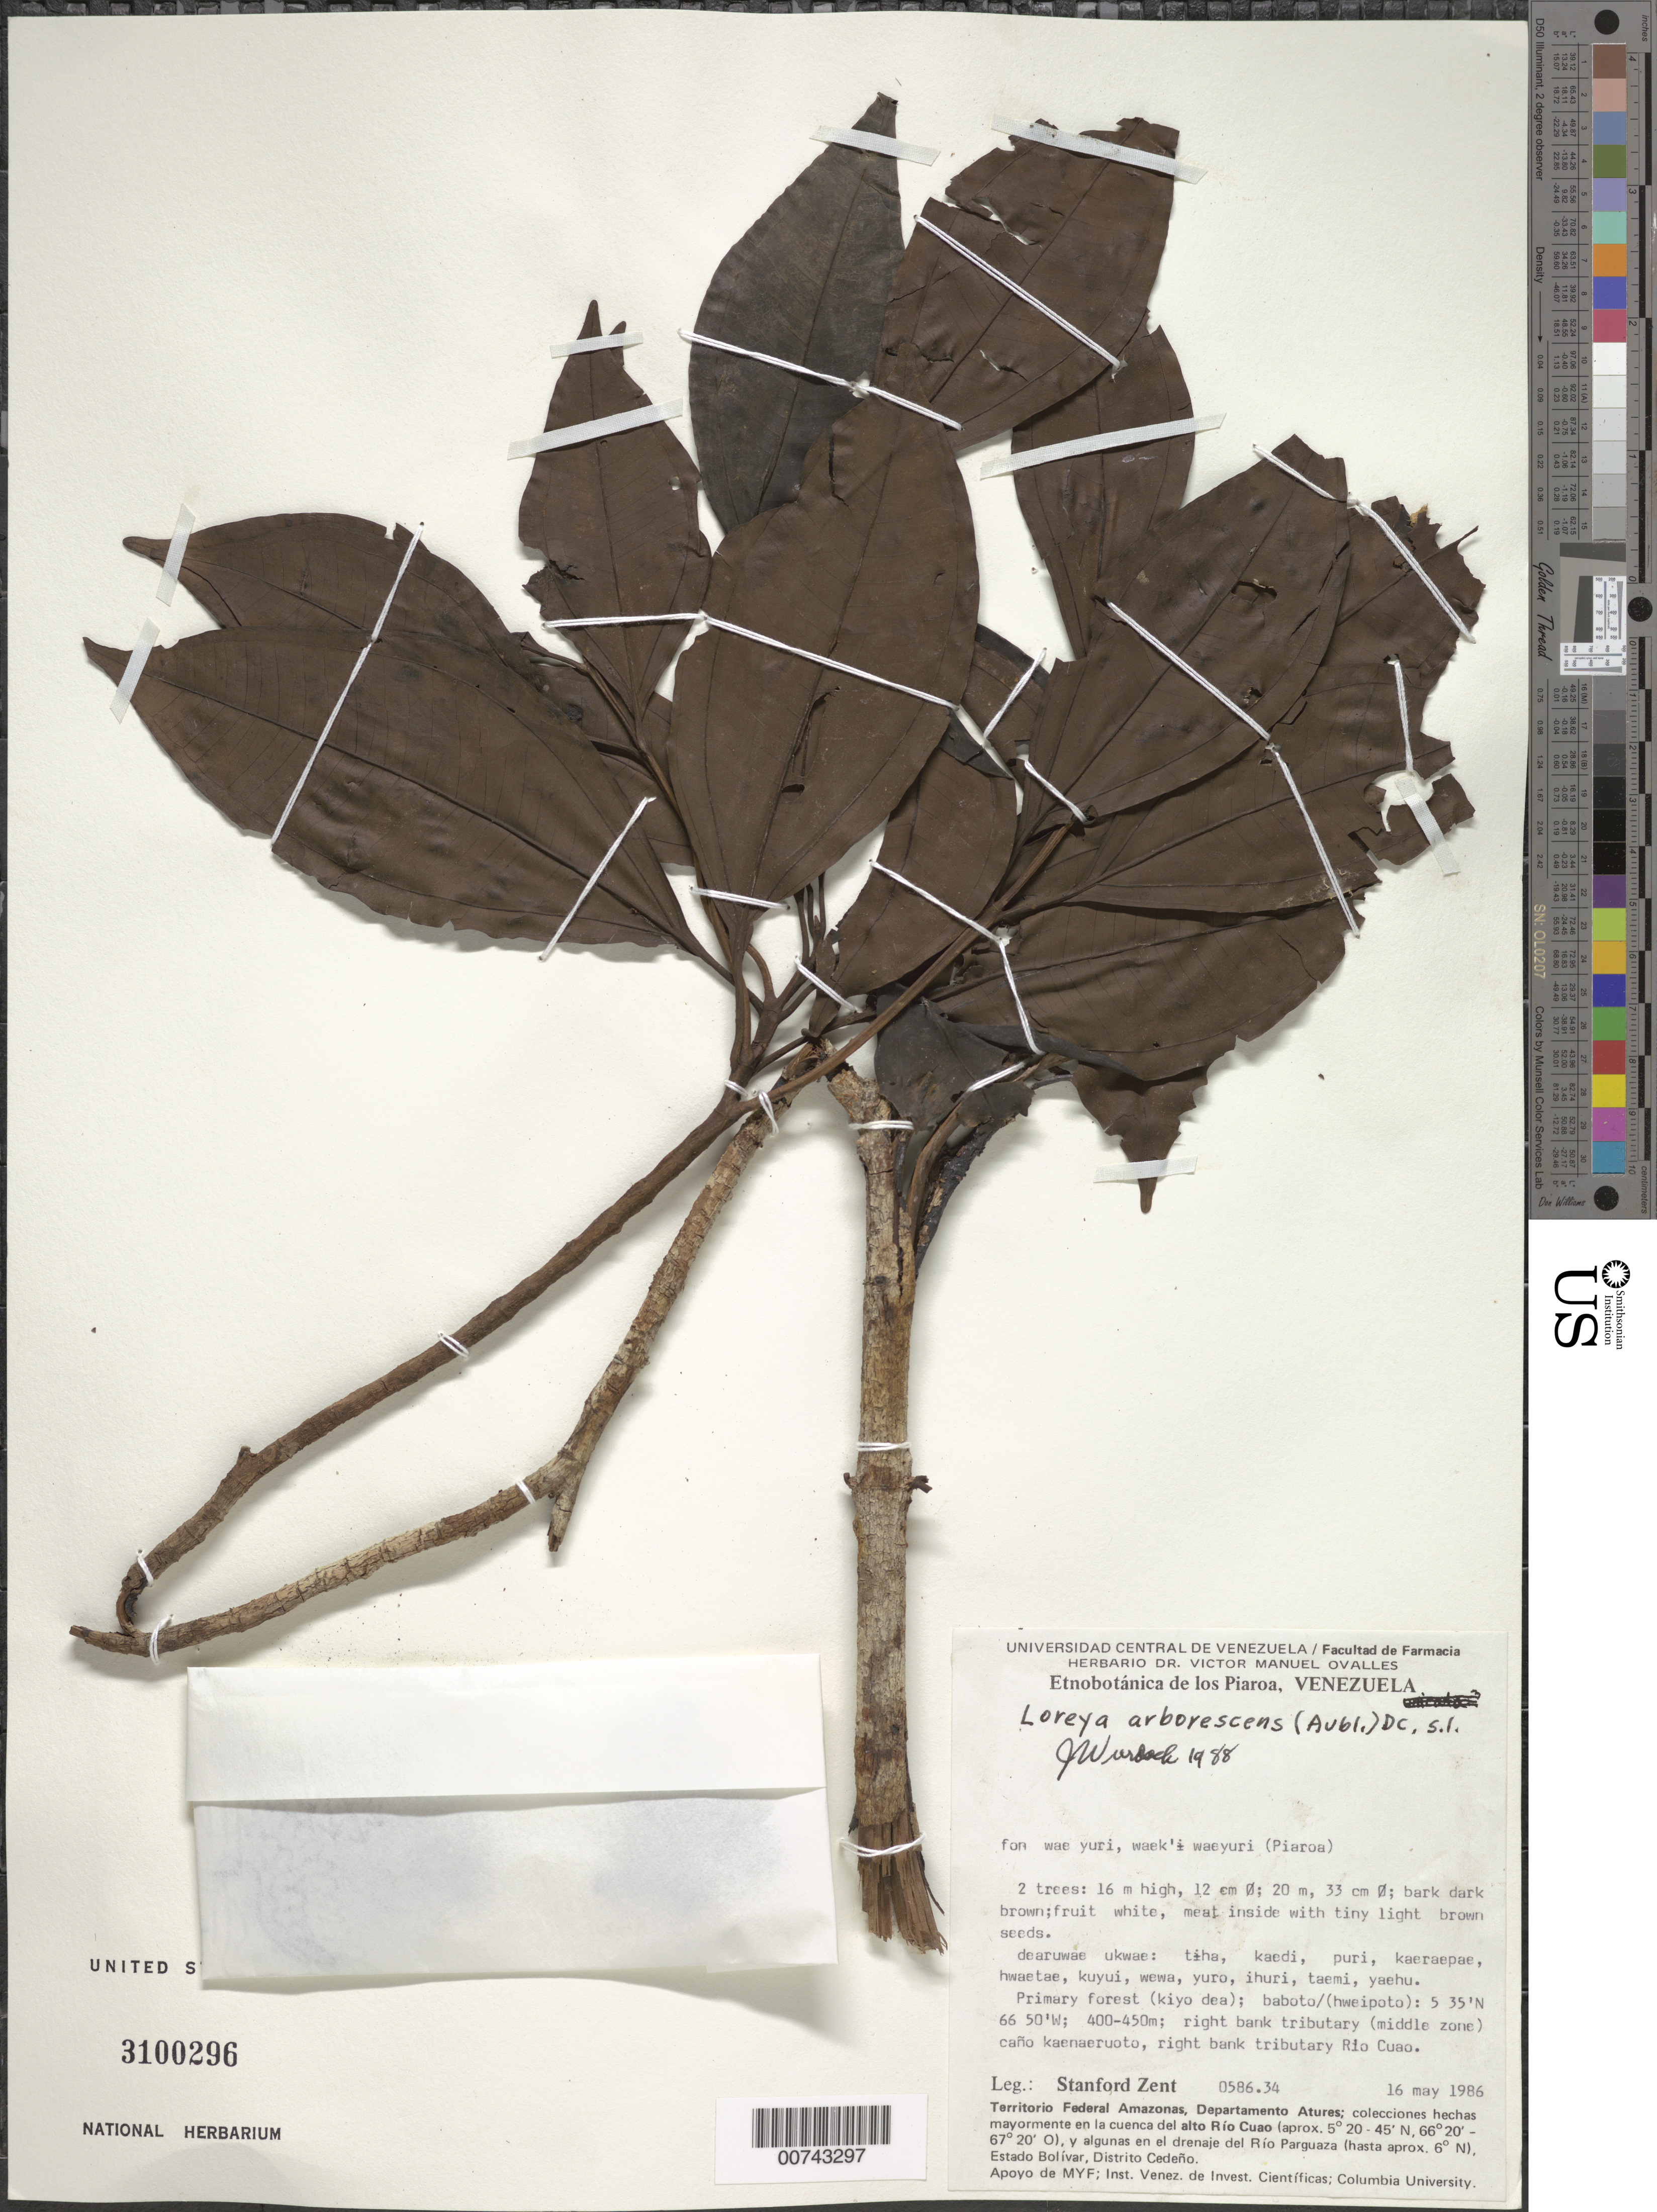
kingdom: Plantae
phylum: Tracheophyta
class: Magnoliopsida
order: Myrtales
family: Melastomataceae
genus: Bellucia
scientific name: Bellucia arborescens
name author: (Aubl.) Baill.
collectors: S. Zent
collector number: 586.34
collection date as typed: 16-May-86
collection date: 1986-05-16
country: Venezuela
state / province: Amazonas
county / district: Atures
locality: Alto Río Cuaco; right bank tributary (middle zone) Caño Kaenaeruoto, right bank tributary Río Cuao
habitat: Primary forest (kiyo dea); baboto/(hweipoto)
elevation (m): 400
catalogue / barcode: US 3100296